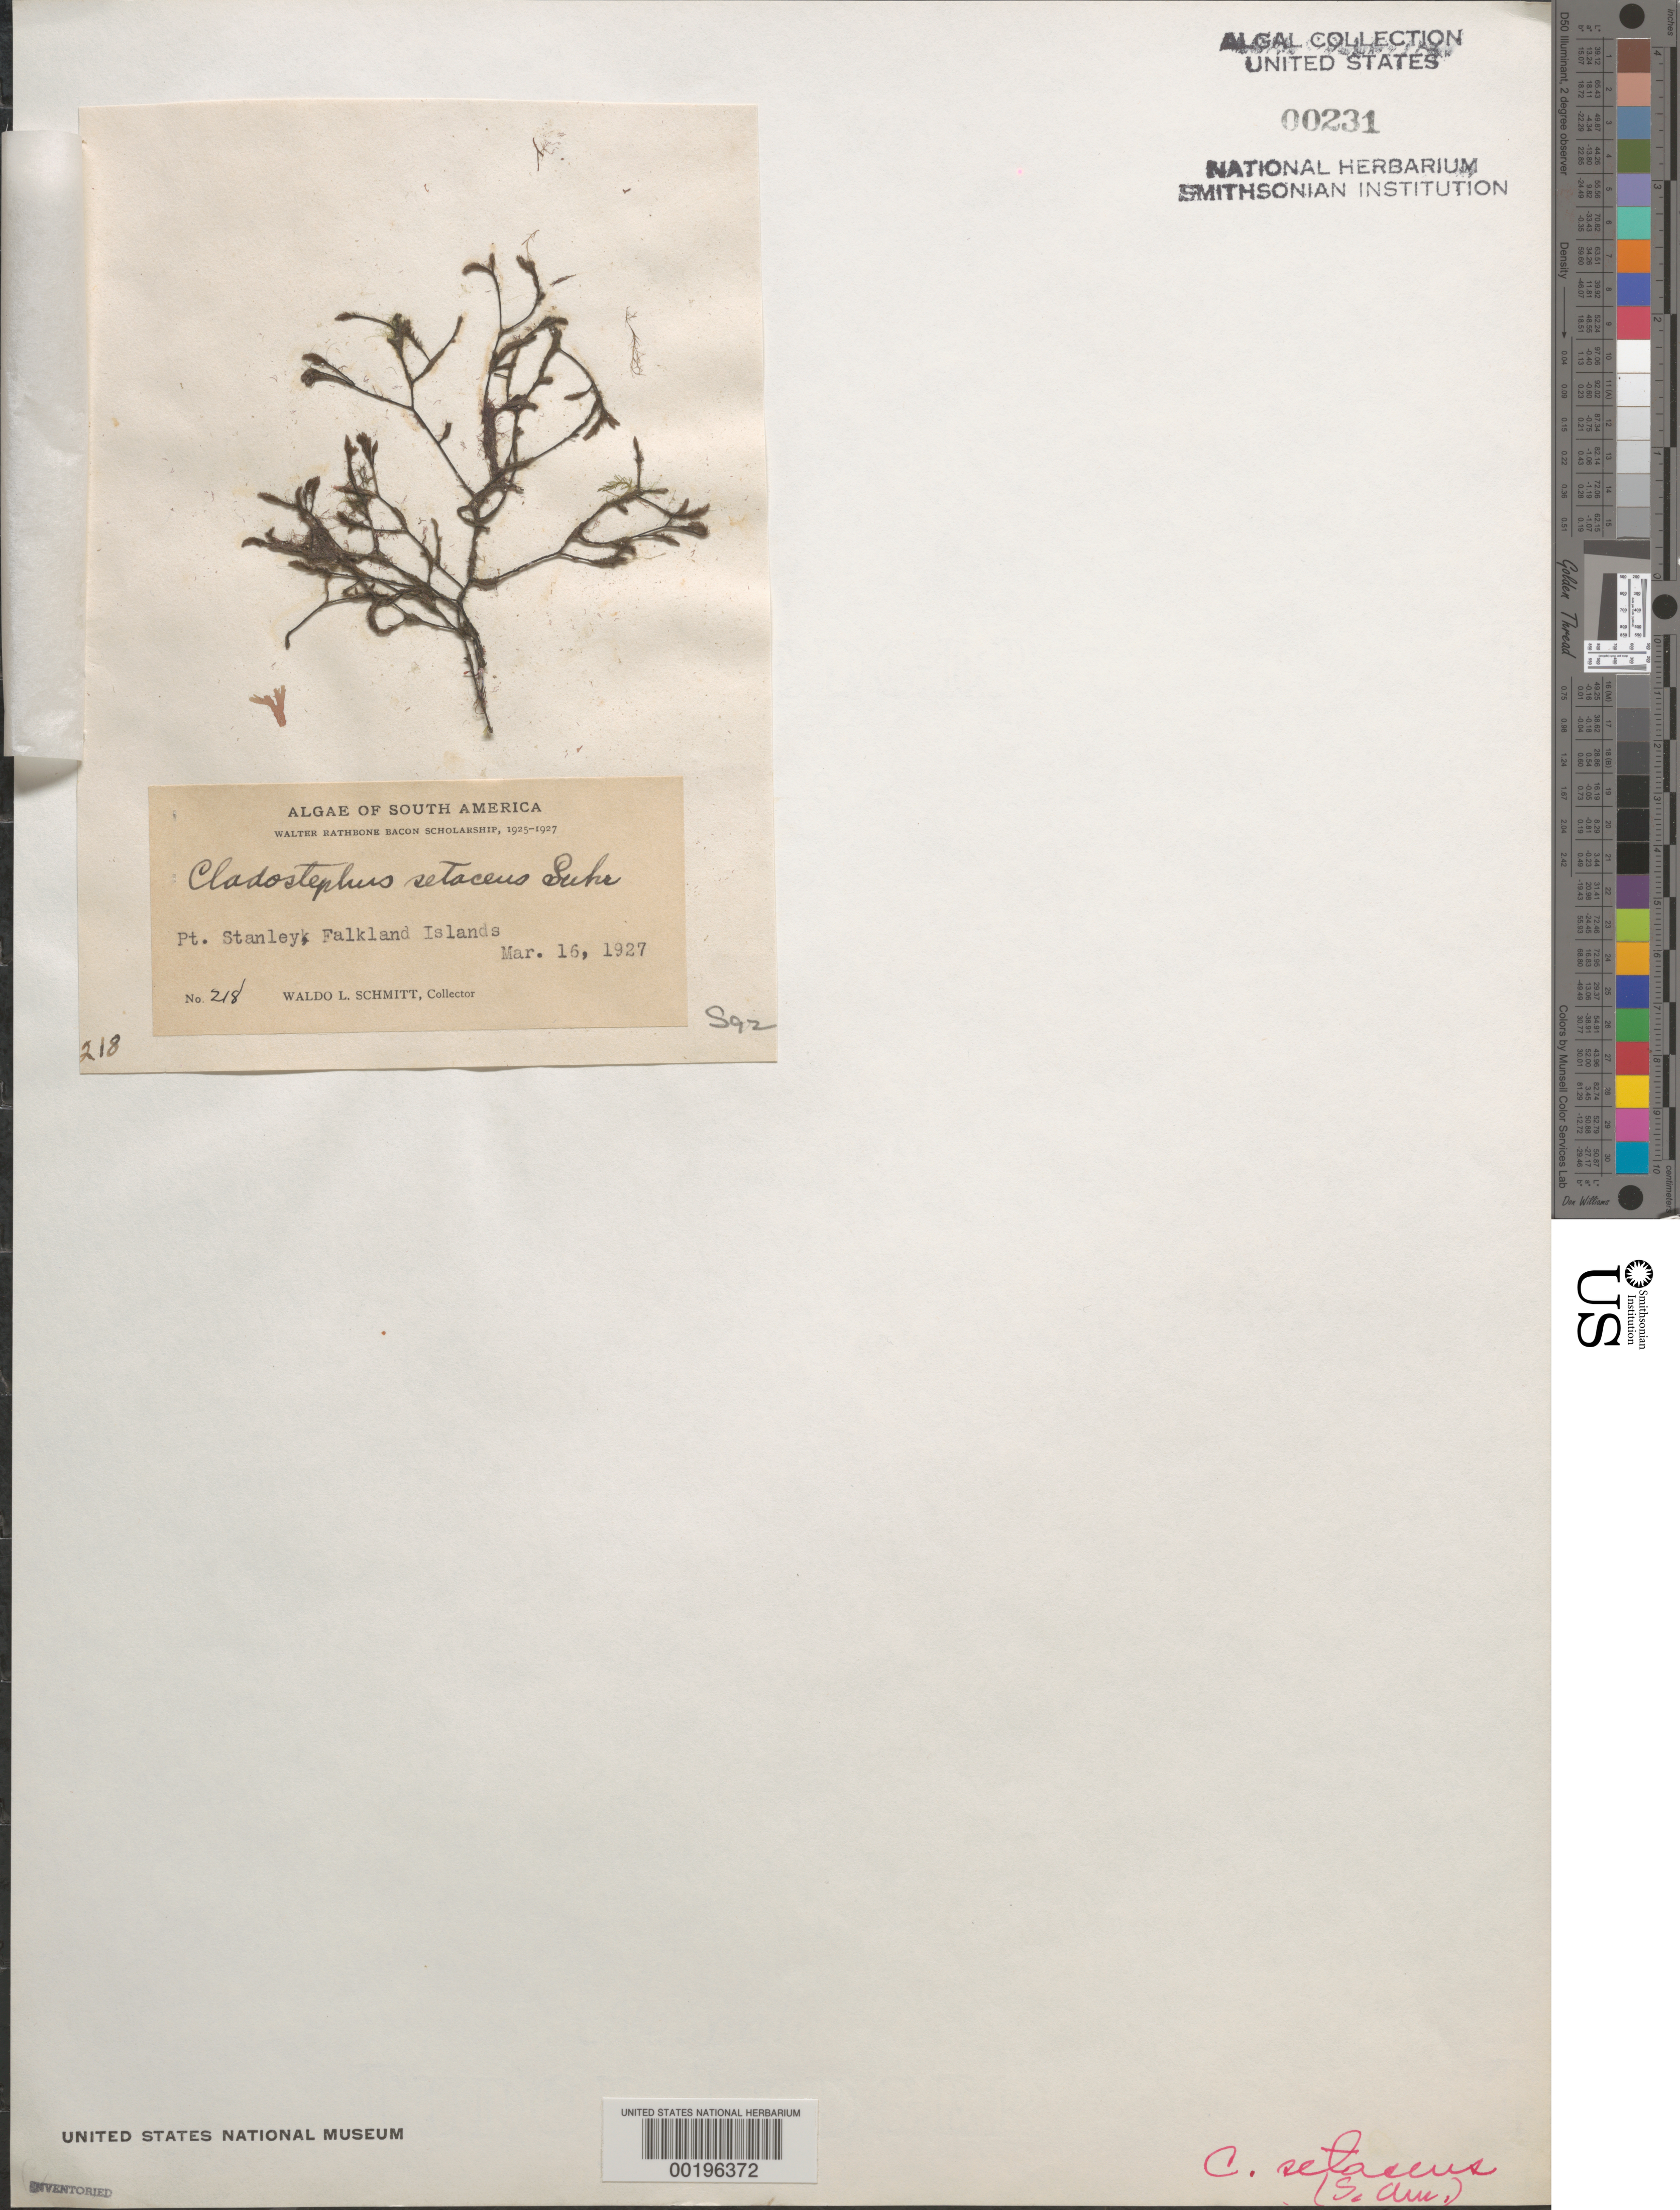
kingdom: Chromista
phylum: Ochrophyta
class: Phaeophyceae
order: Sphacelariales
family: Cladostephaceae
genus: Cladostephus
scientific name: Cladostephus spongiosus f. hedwigioides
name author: (Bory) Prud'homme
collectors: W. L. Schmitt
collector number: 218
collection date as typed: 16 Mar 1927 and 20 Mar 1927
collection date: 1927-03-16,1927-03-20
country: Falkland Islands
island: East Falkland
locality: Port Stanley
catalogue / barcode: US 231